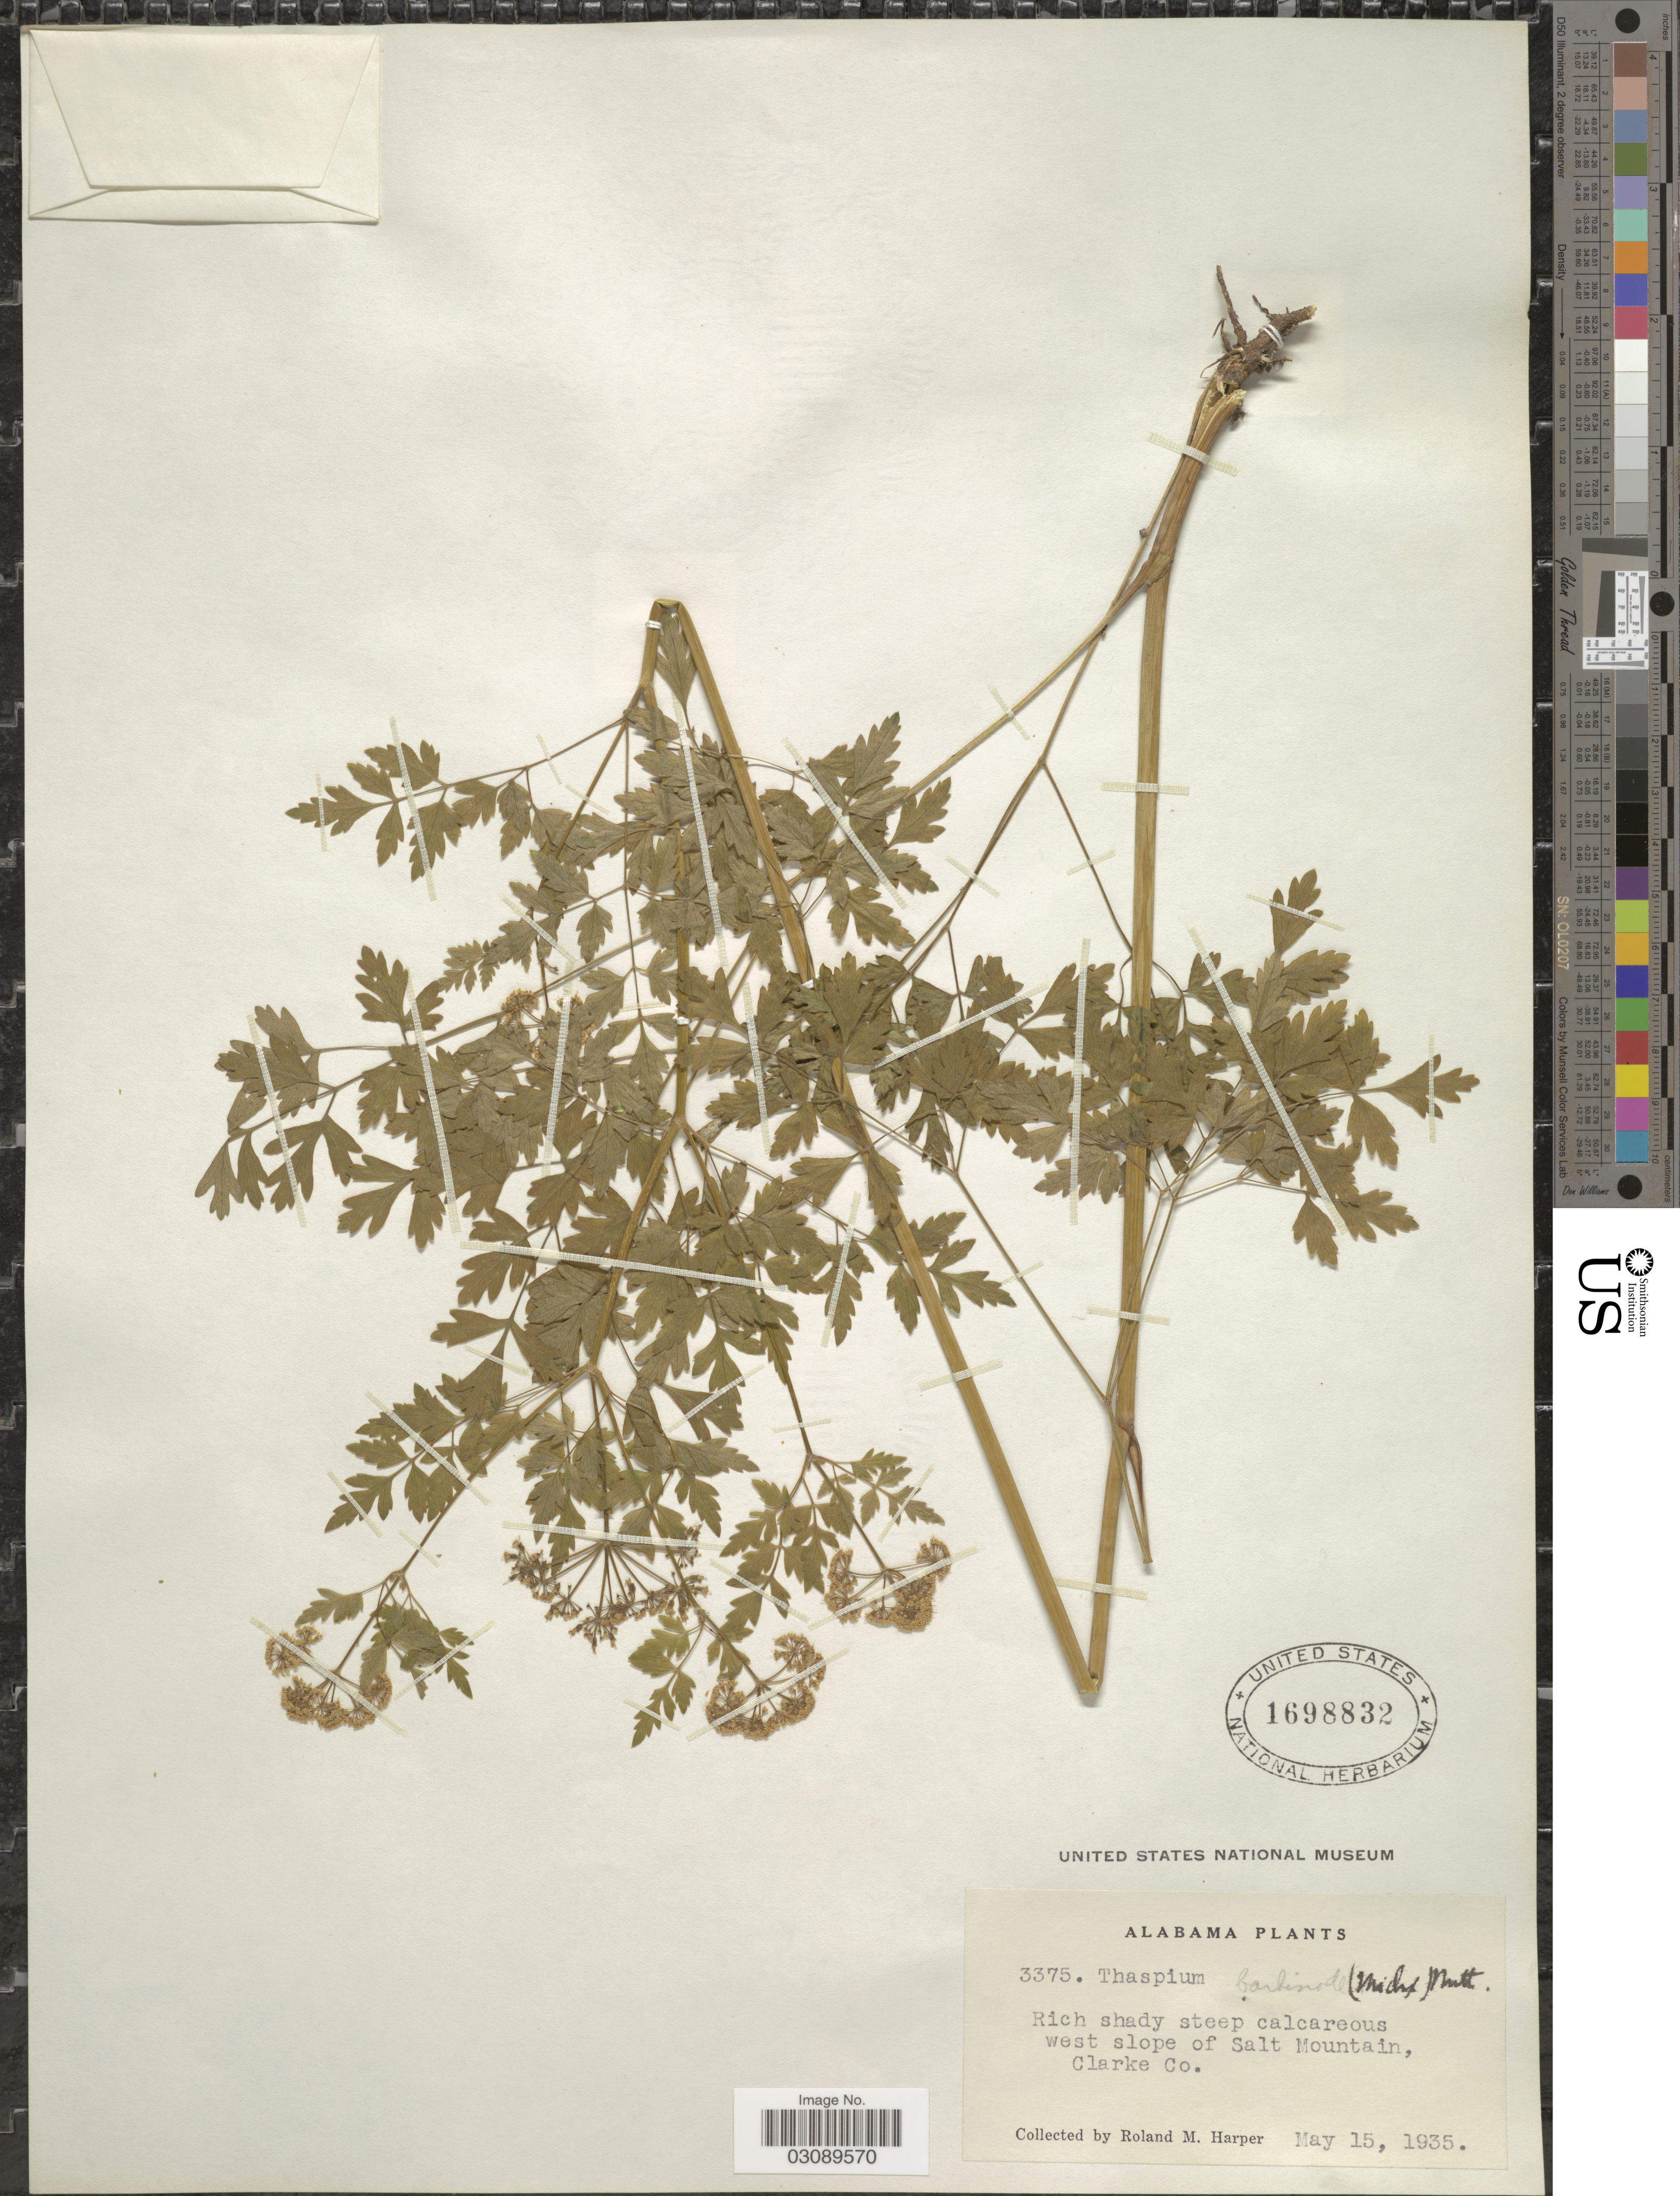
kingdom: Plantae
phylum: Tracheophyta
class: Magnoliopsida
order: Apiales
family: Apiaceae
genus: Thaspium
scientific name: Thaspium barbinode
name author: (Michx.) Nutt.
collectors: R. M. Harper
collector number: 3375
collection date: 1935-05-15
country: United States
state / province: Alabama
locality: West slope of Salt Mountain, Clarke Co.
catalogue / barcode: US 1698832